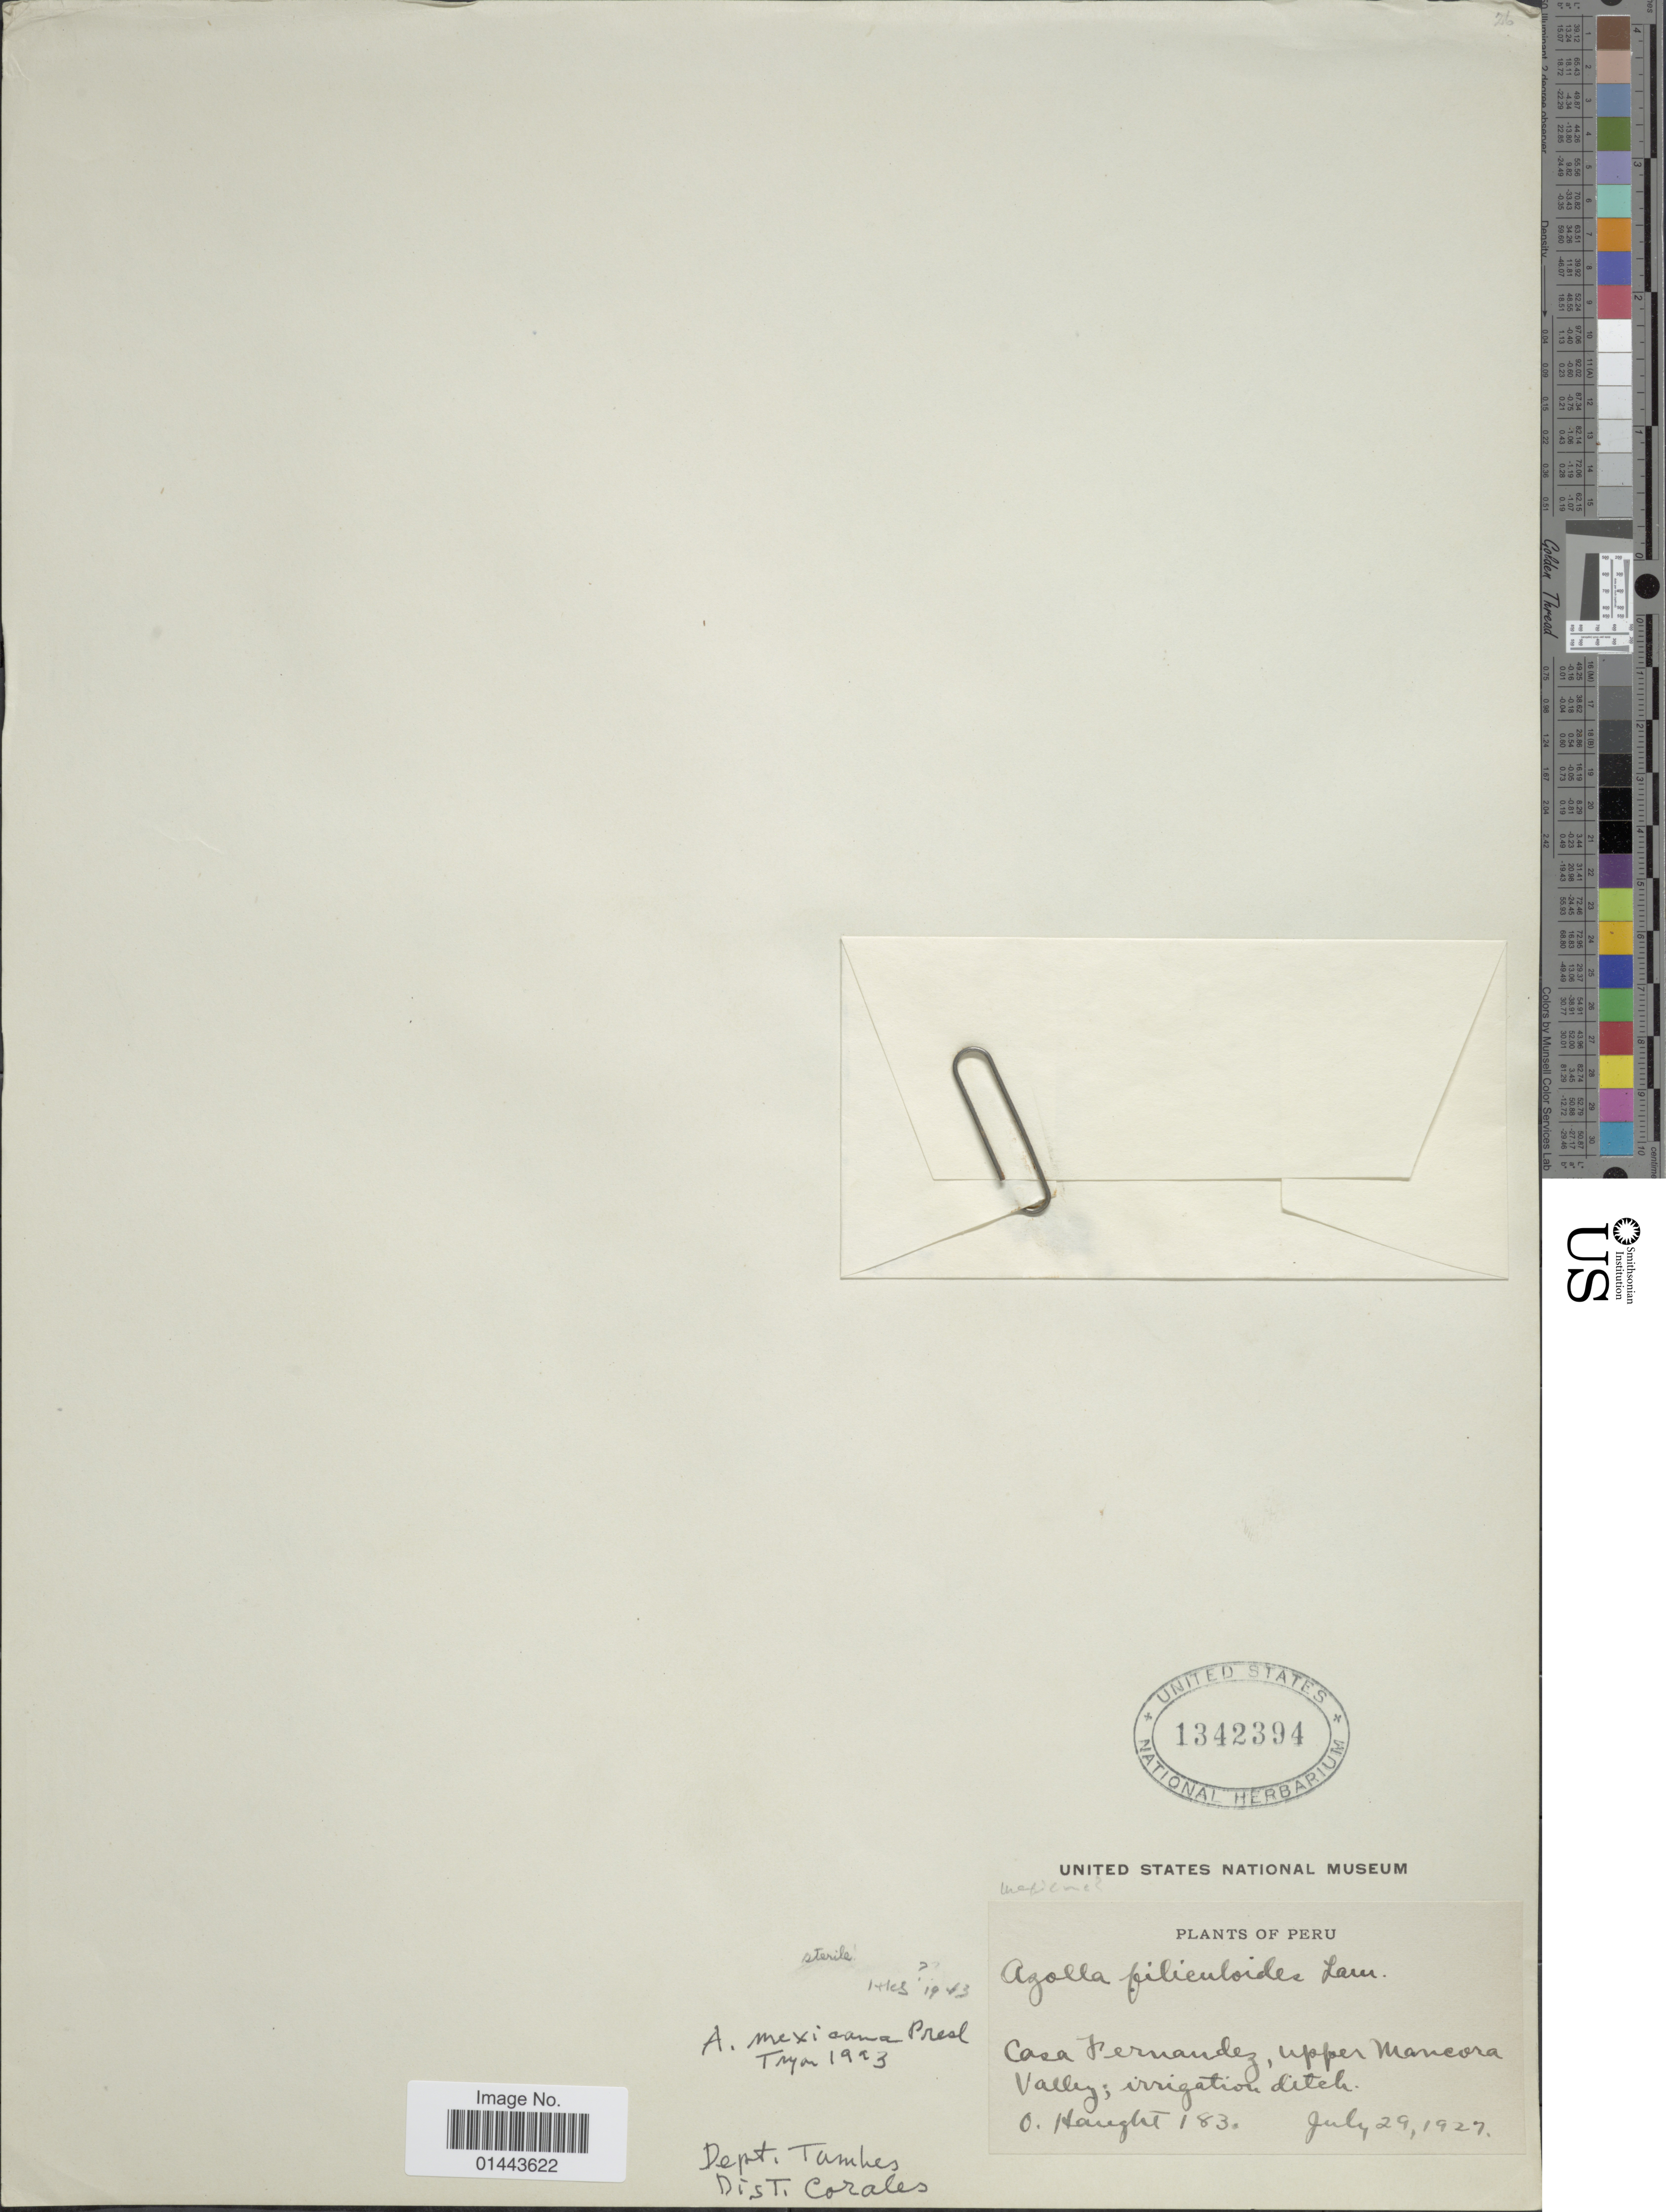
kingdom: Plantae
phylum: Tracheophyta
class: Polypodiopsida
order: Salviniales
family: Salviniaceae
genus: Azolla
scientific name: Azolla mexicana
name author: C. Presl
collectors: O. Haught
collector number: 183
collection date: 1927-07-29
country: Peru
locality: Casa Fernandez, upper Maneora Valley; irrigation ditch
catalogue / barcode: US 1342394